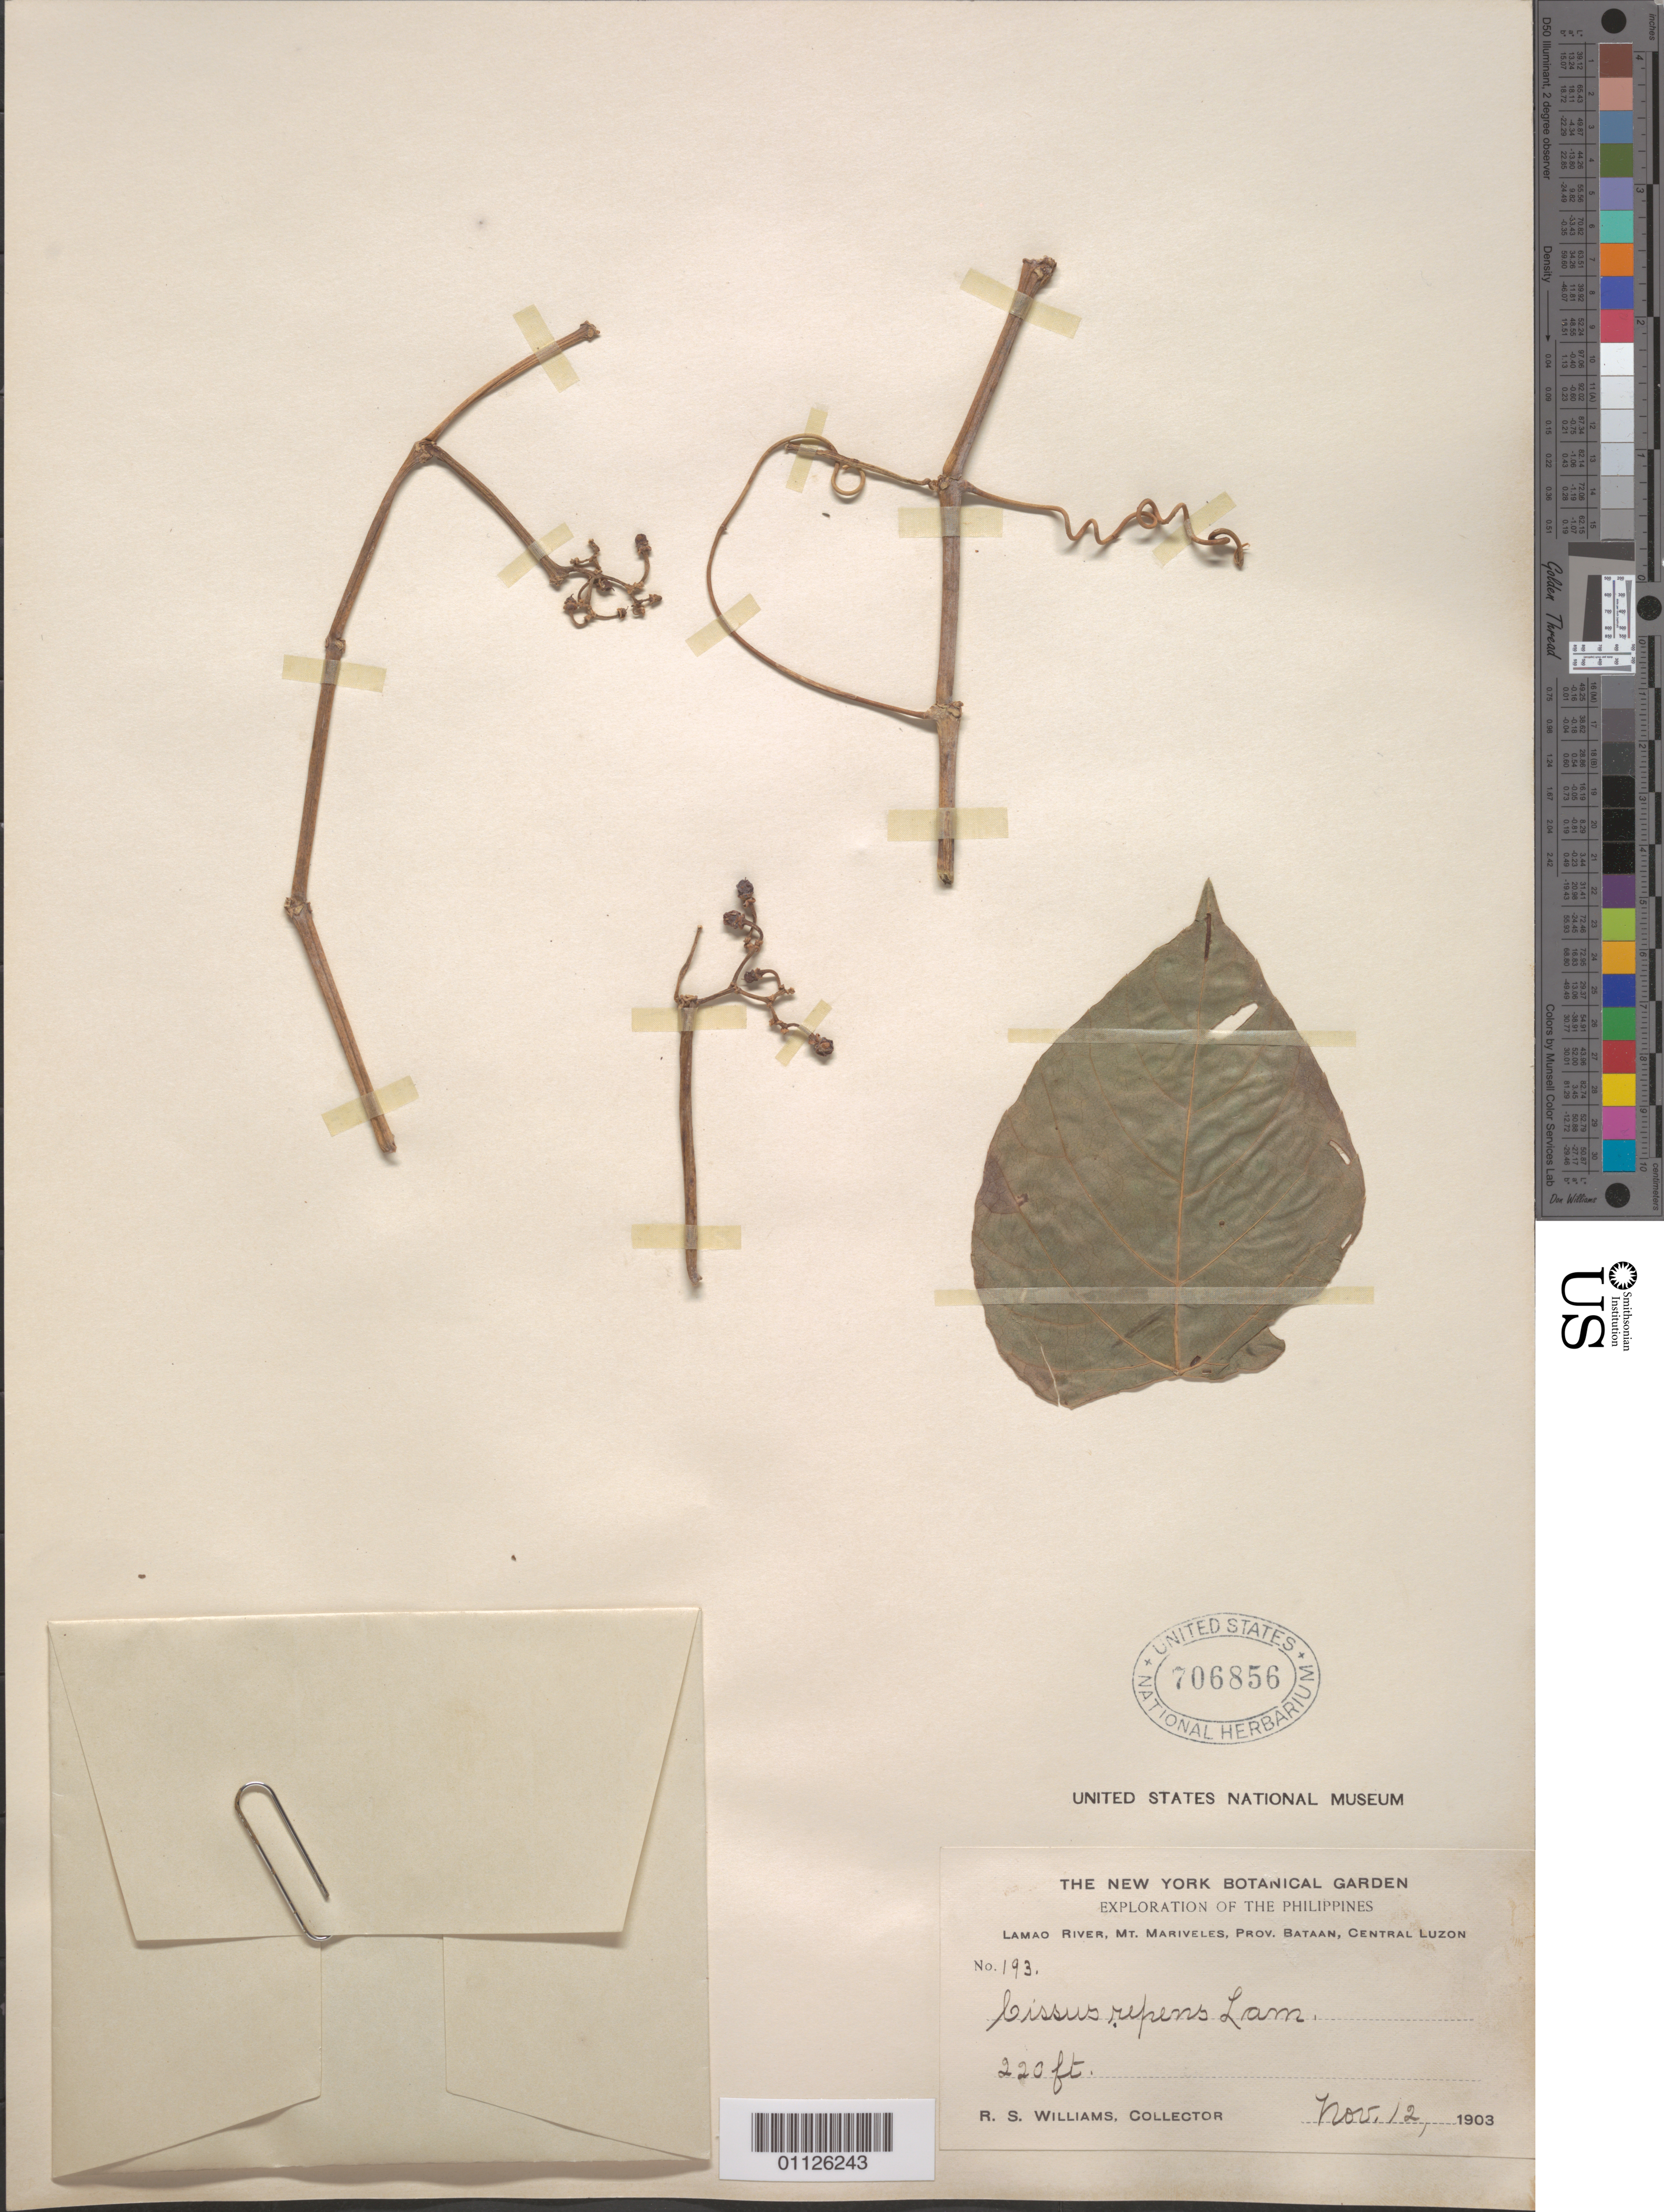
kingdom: Plantae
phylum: Tracheophyta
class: Magnoliopsida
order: Vitales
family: Vitaceae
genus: Cissus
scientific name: Cissus repens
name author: Lam.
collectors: R. S. Williams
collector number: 193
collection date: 1903-11-12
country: Philippines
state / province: Central Luzon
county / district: Bataan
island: Luzon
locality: Lamao River. Mt Mariveles.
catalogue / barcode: US 706856